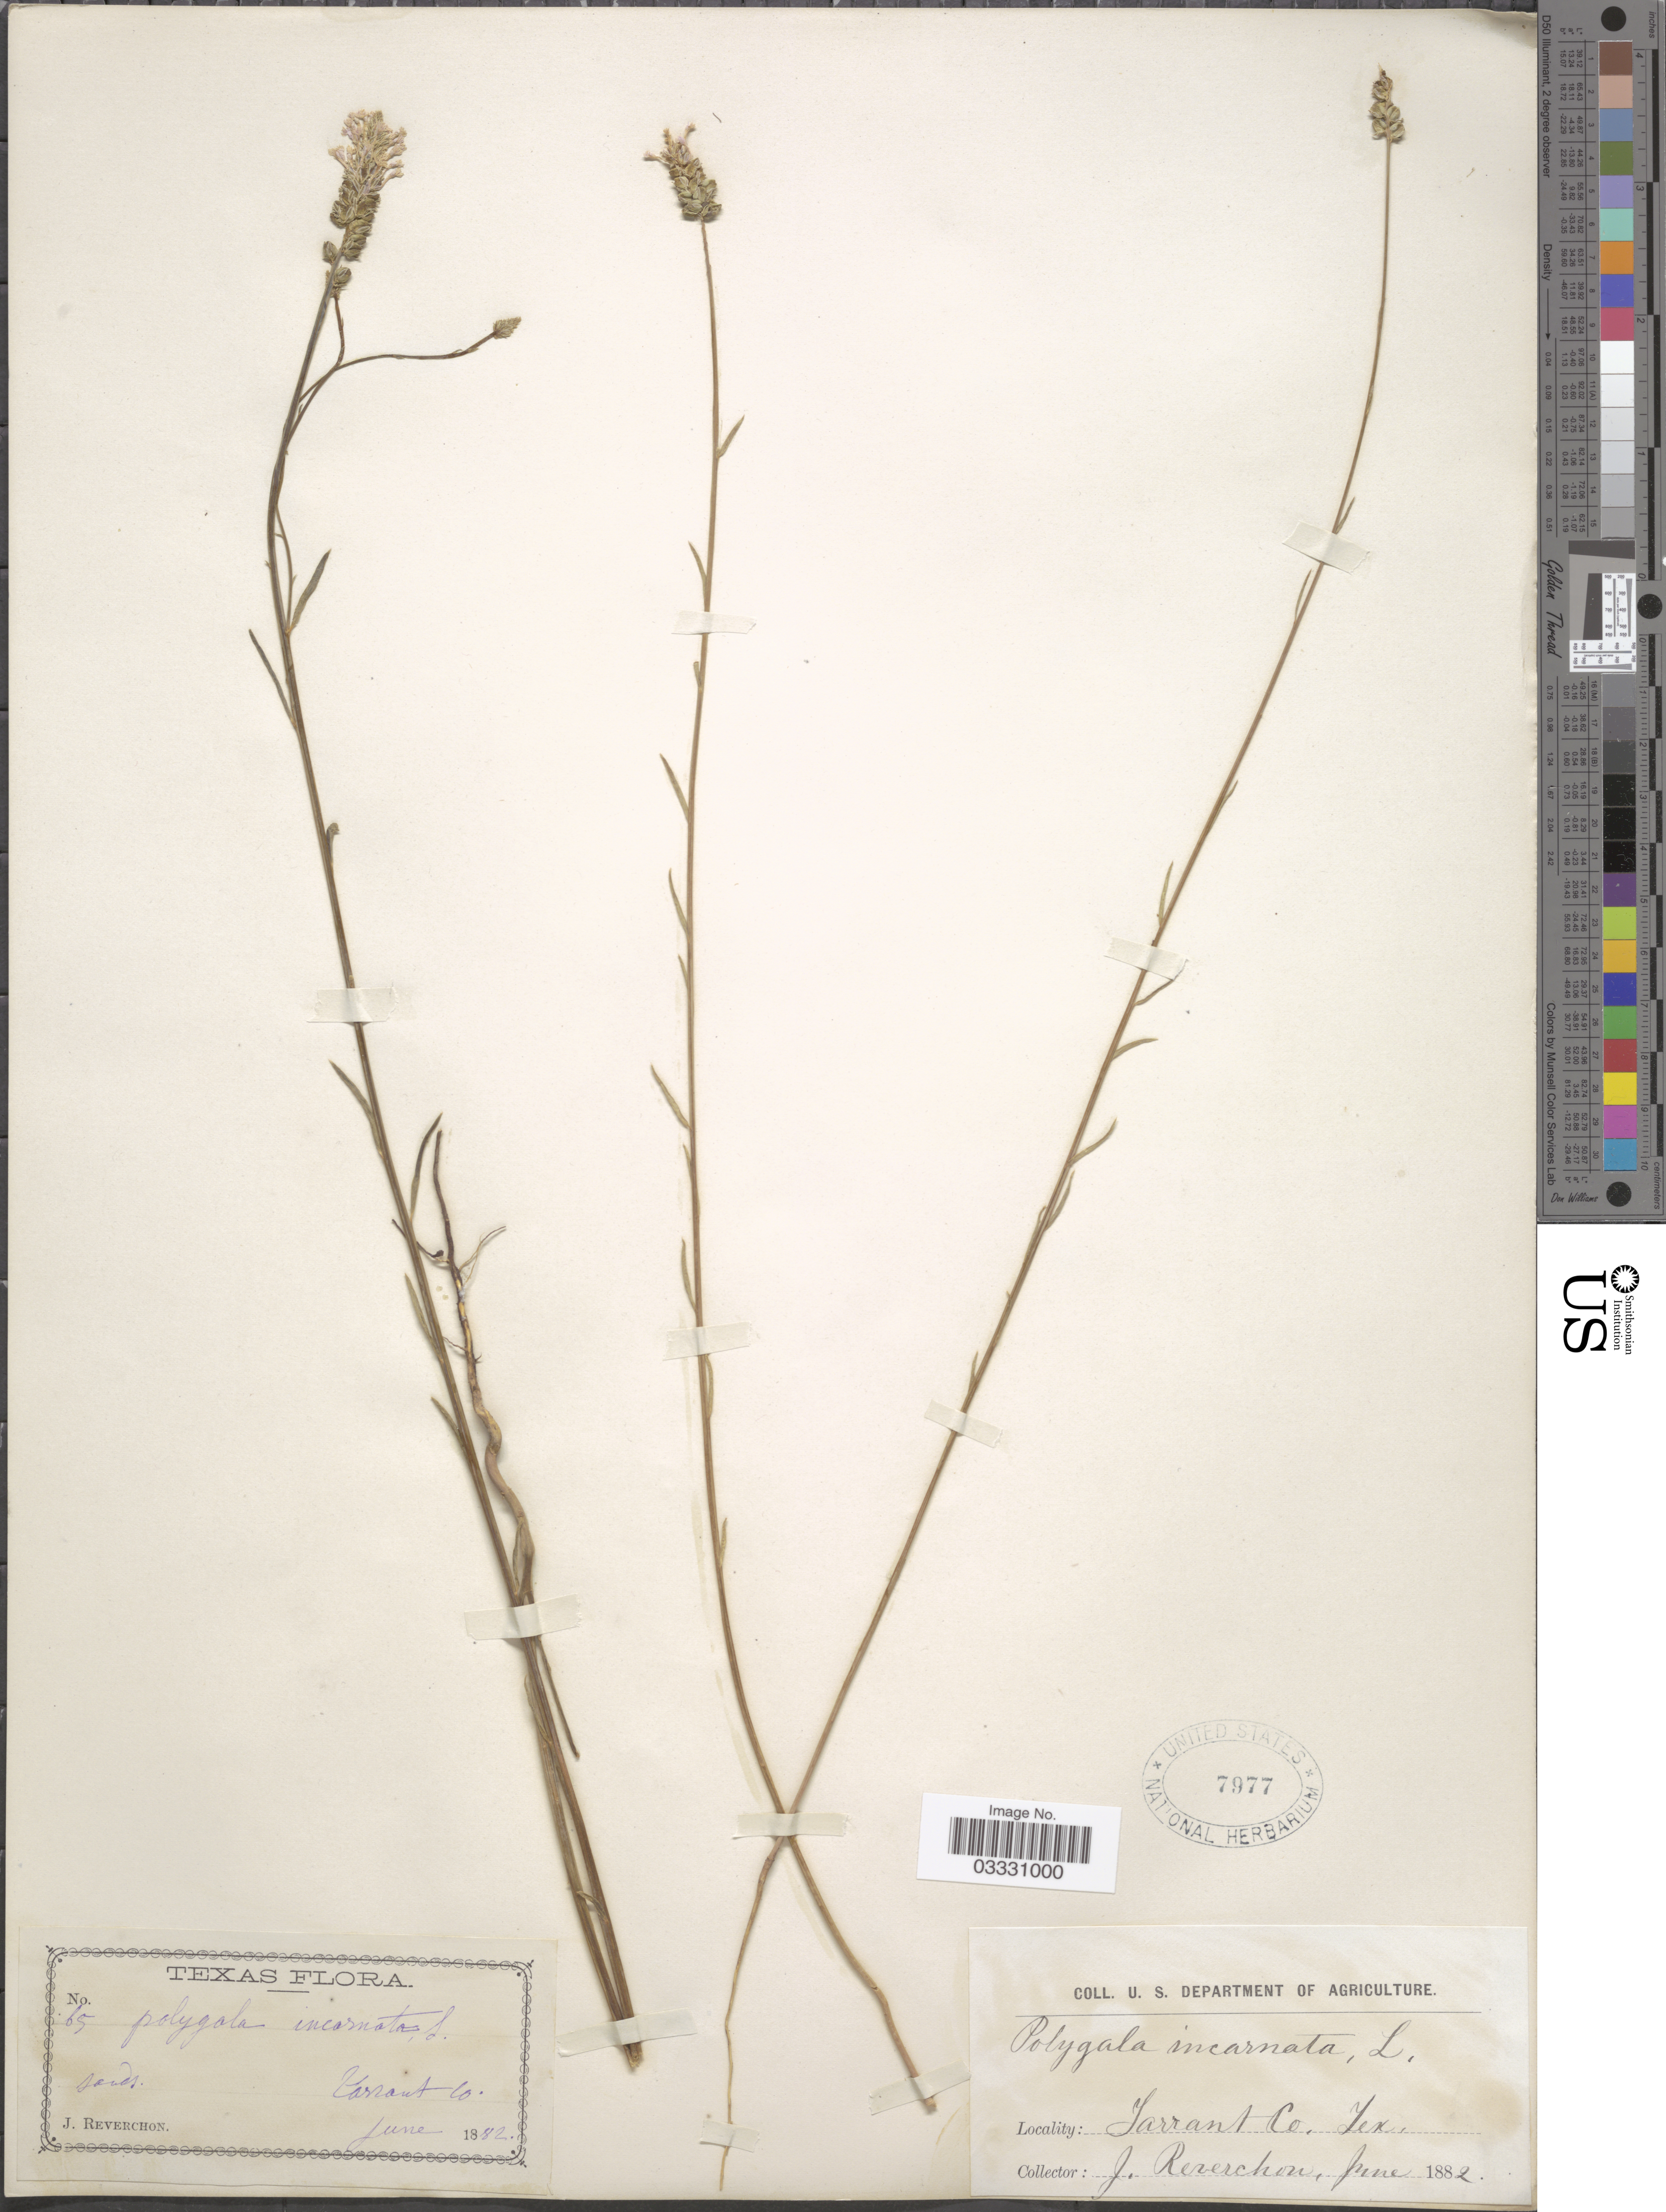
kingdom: Plantae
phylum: Tracheophyta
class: Magnoliopsida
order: Fabales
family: Polygalaceae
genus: Polygala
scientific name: Polygala incarnata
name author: L.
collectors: J. Reverchon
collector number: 65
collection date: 1882-06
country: United States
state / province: Texas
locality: Tarrant Co.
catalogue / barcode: US 7977